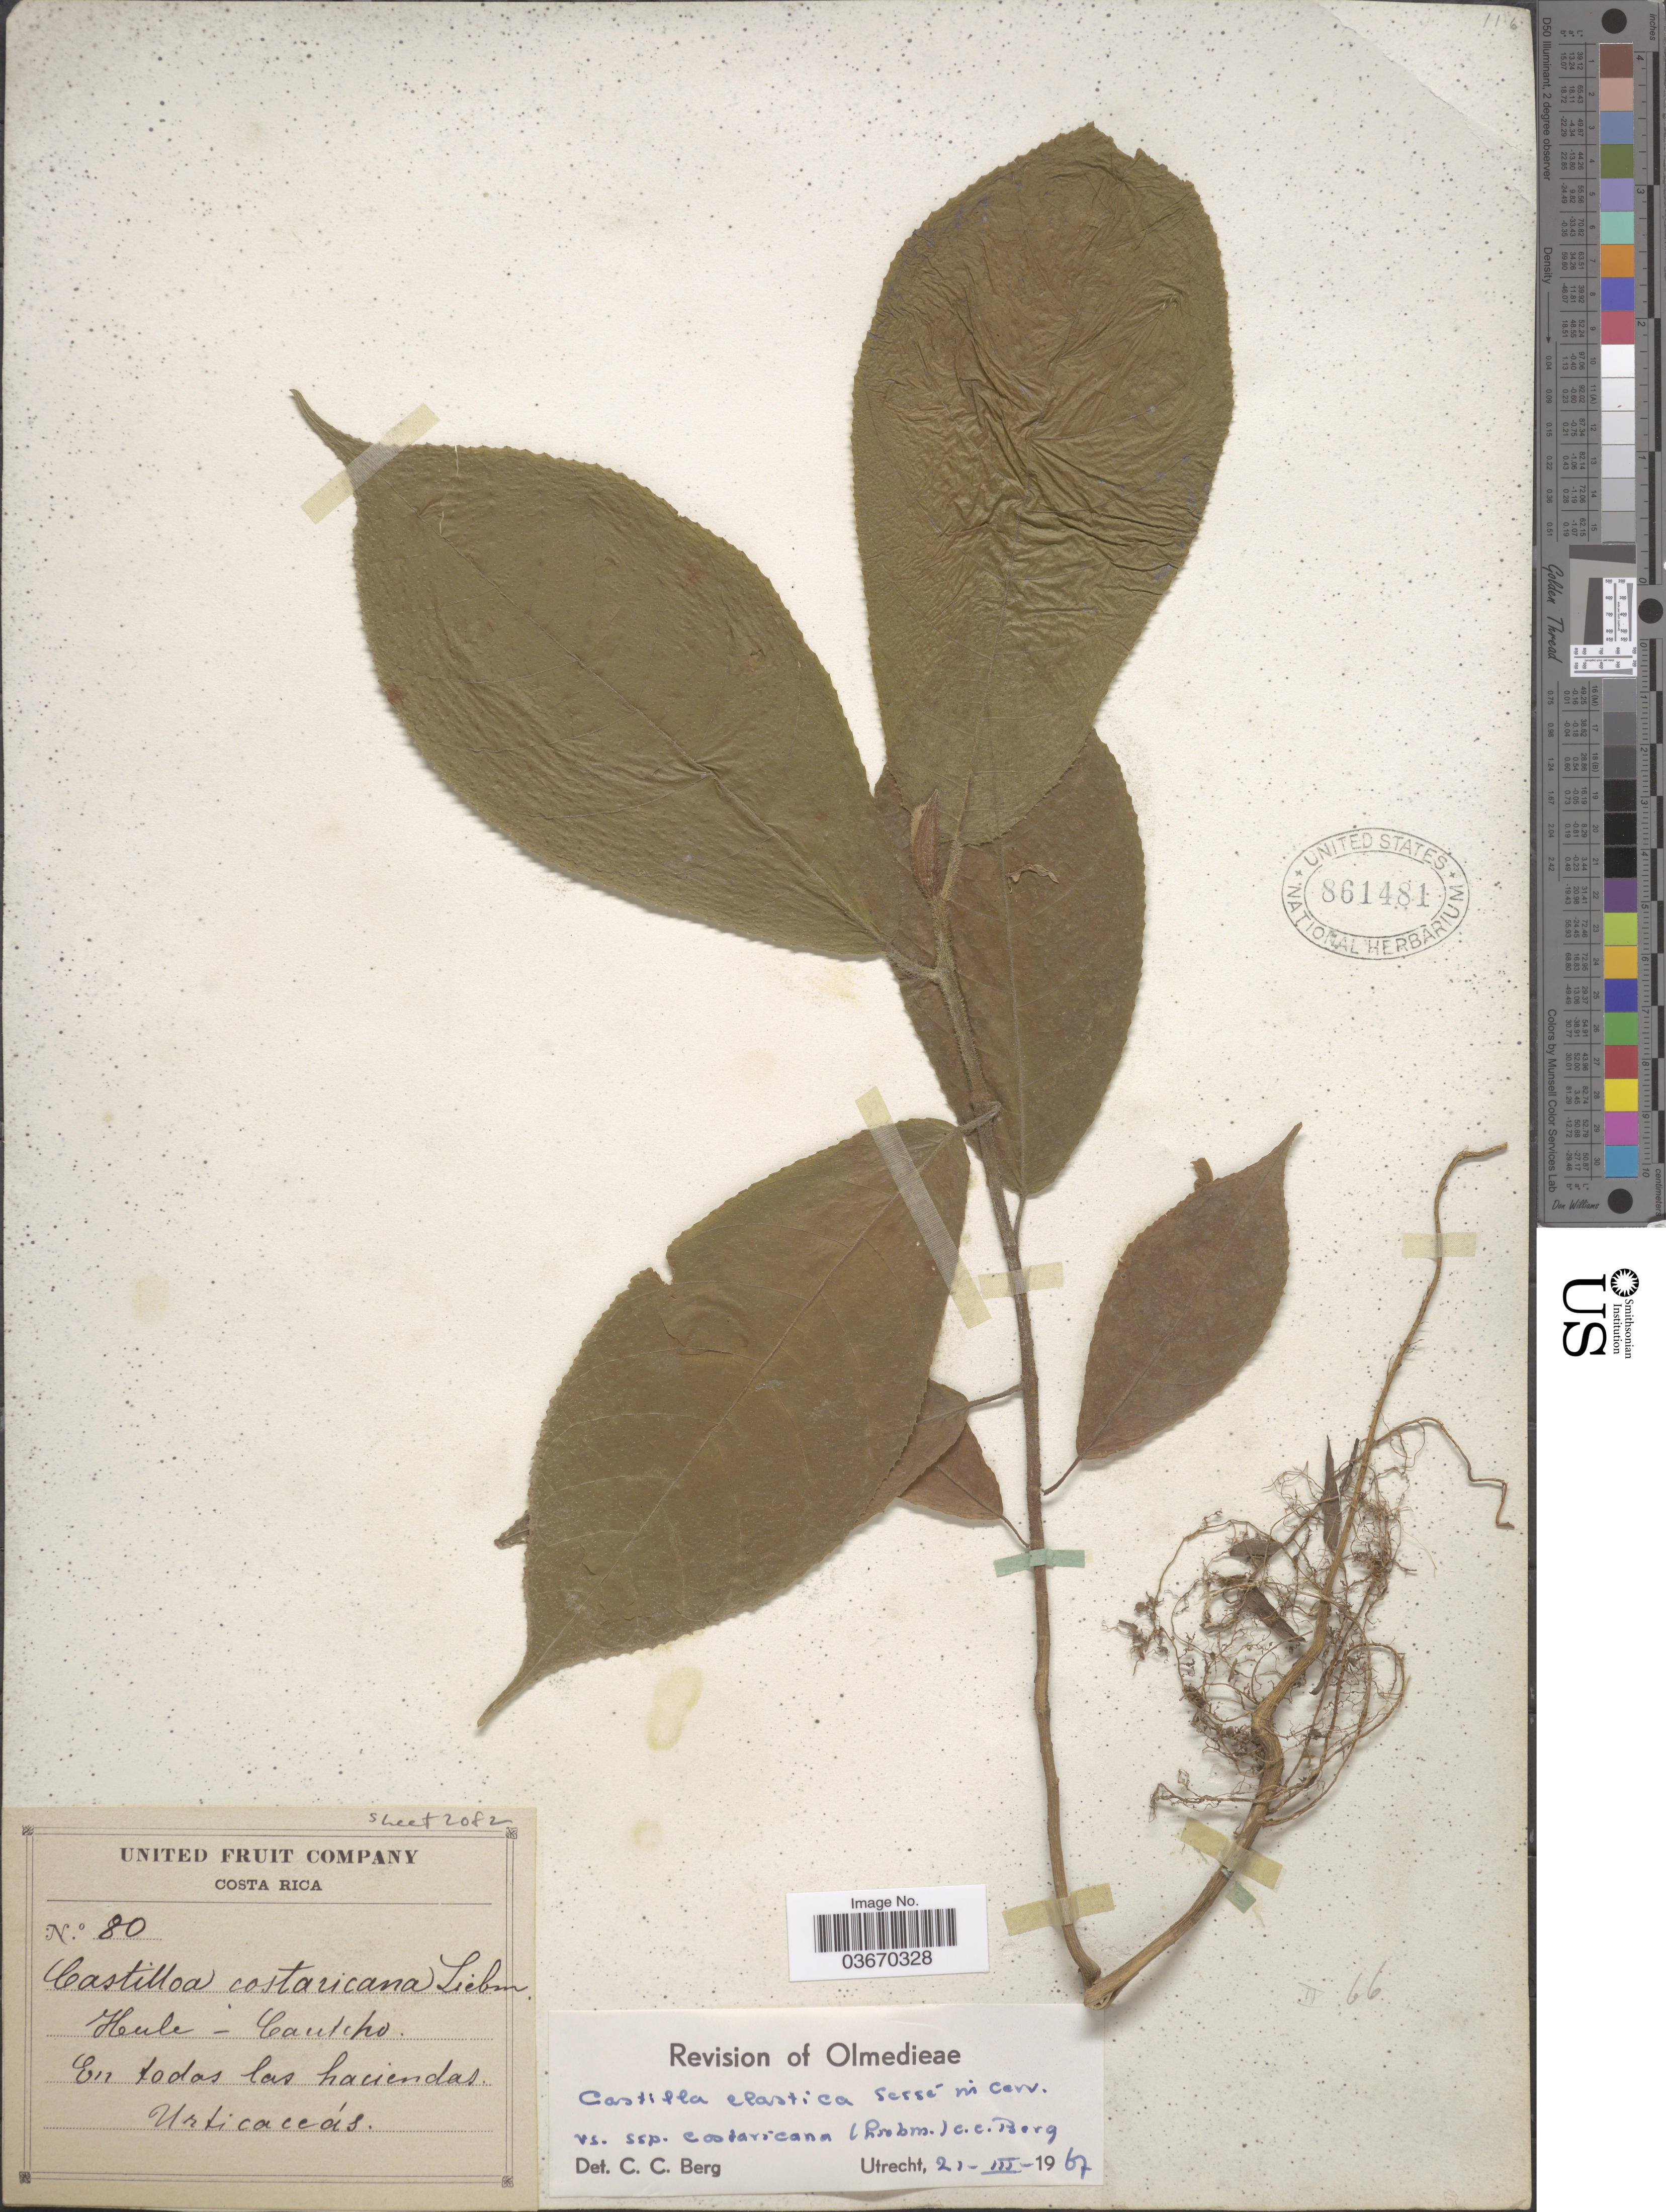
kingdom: Plantae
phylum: Tracheophyta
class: Magnoliopsida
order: Rosales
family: Moraceae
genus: Castilla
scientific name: Castilla elastica subsp. costaricana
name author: (Liebm.) C.C. Berg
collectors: United Fruit Company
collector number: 80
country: Costa Rica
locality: En todas las haciendas.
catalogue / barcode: US 861481